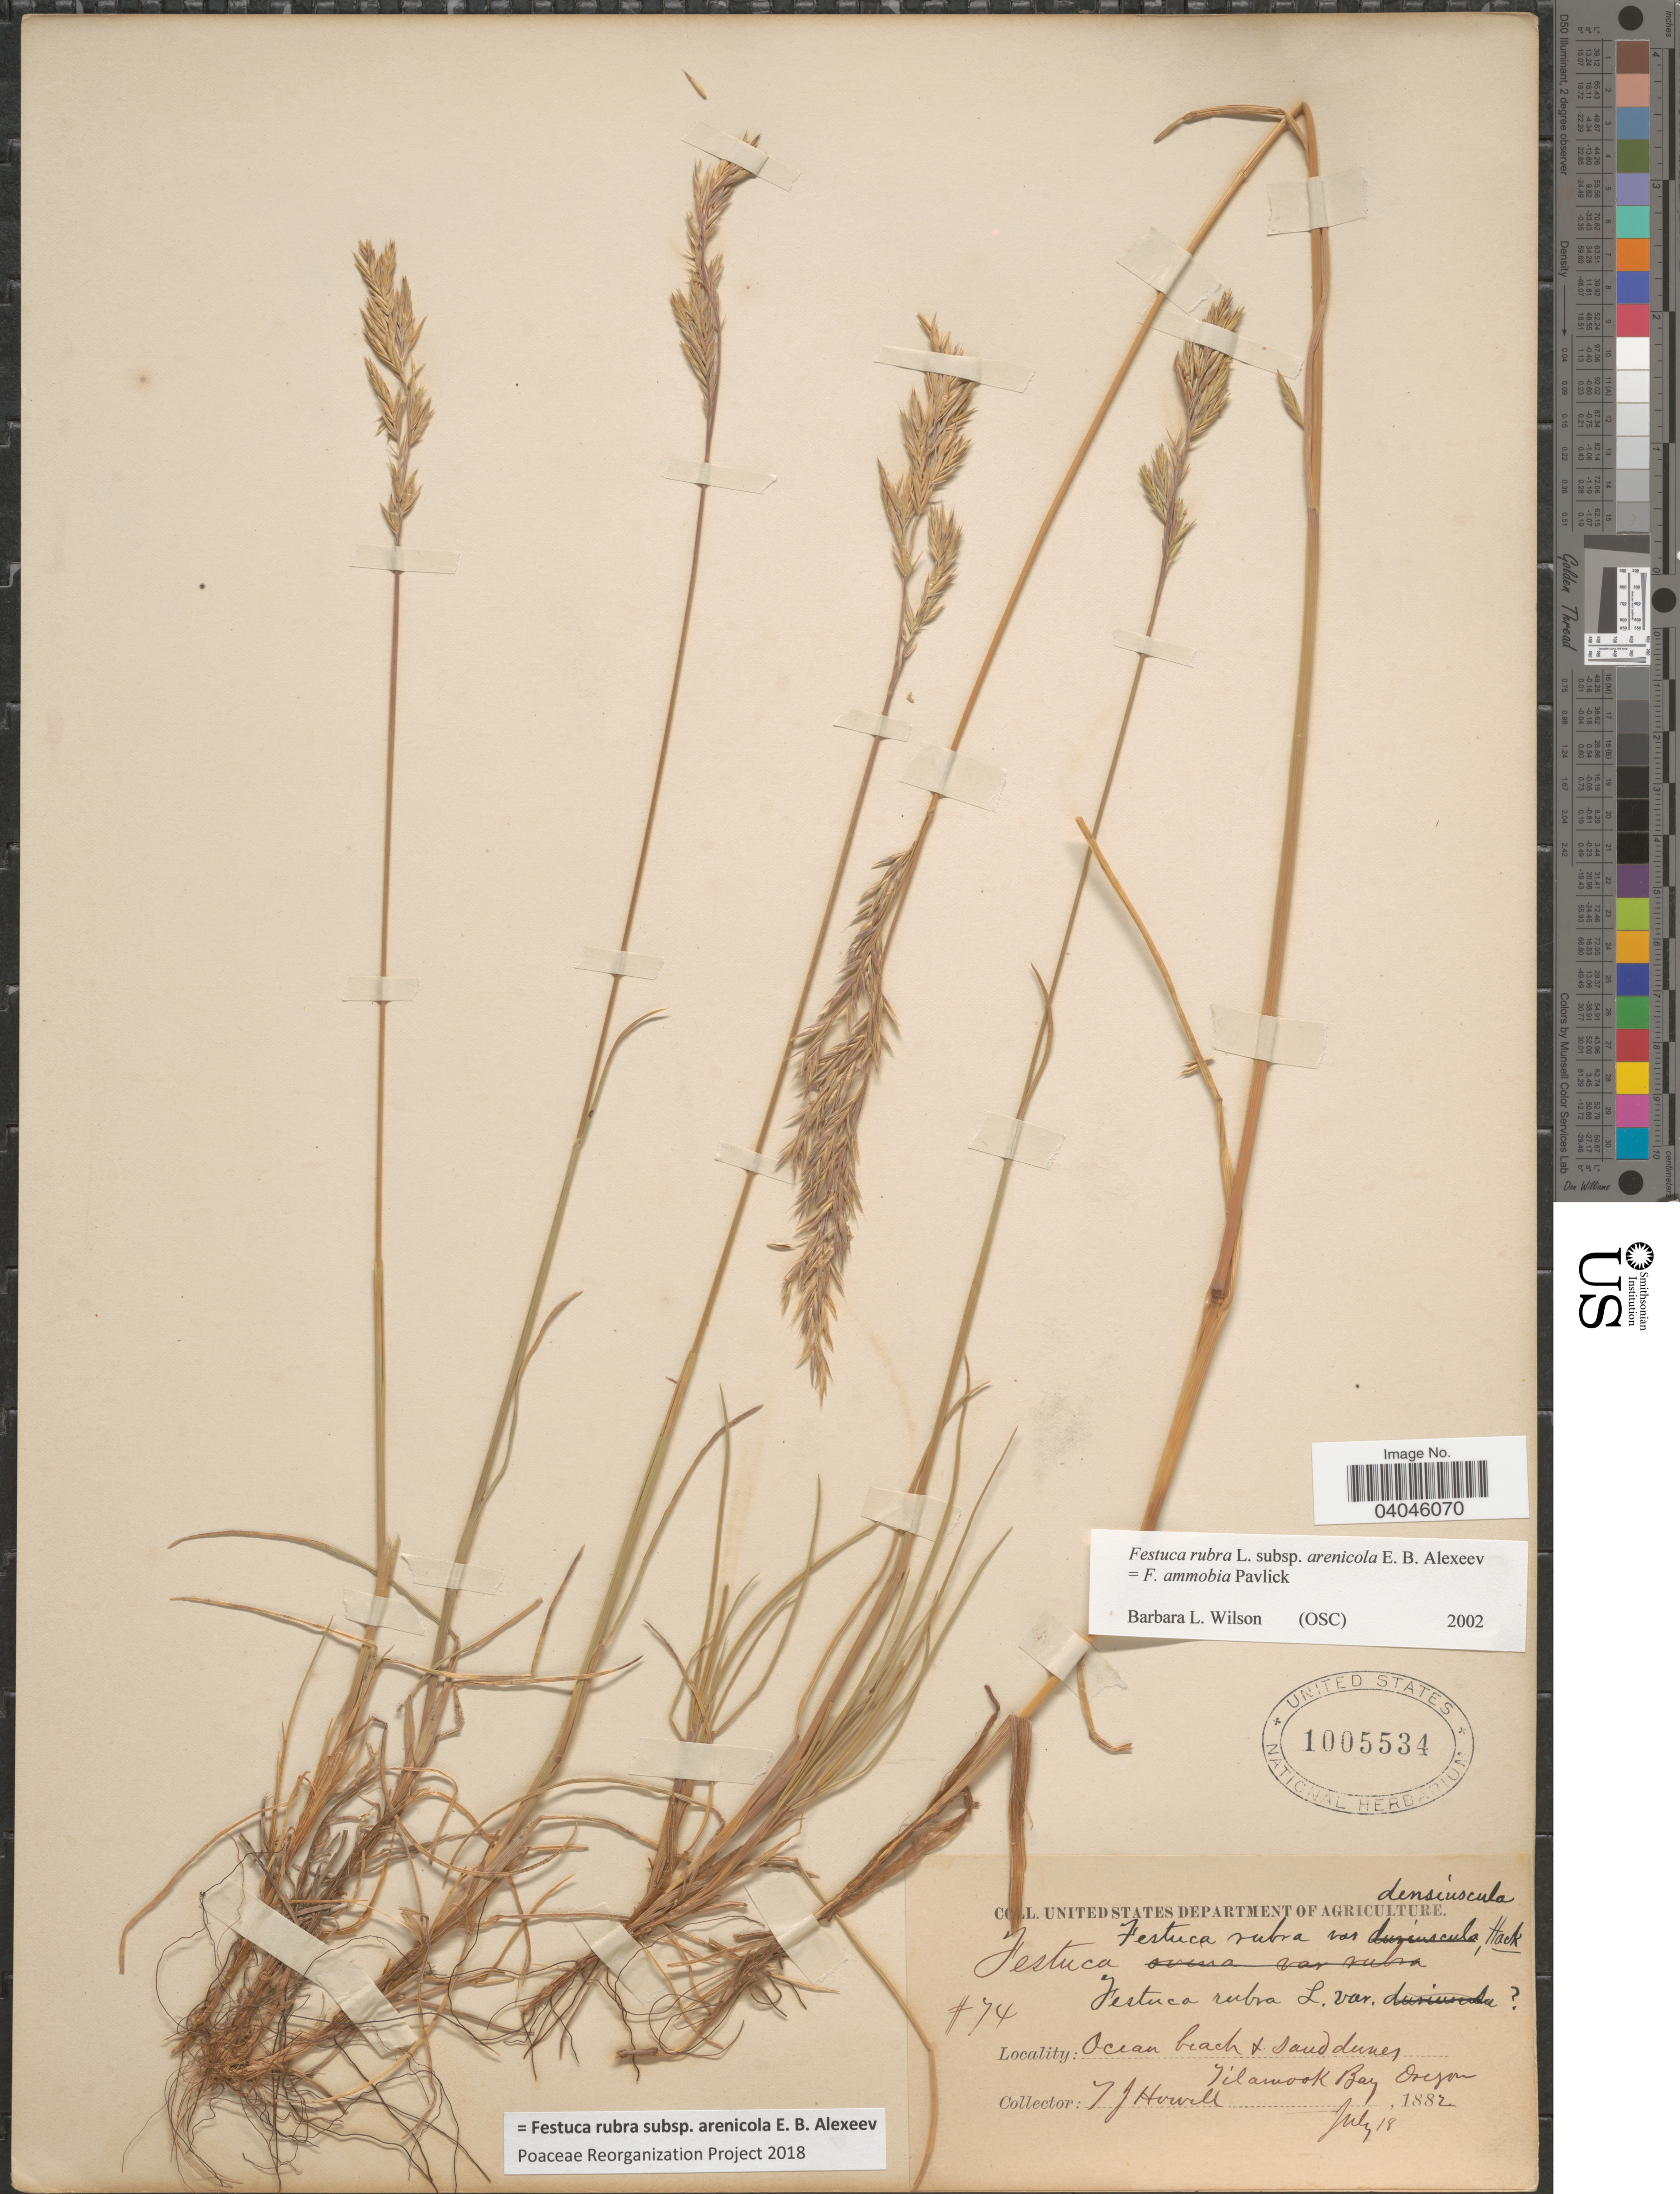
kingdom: Plantae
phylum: Tracheophyta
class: Liliopsida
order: Poales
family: Poaceae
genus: Festuca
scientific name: Festuca rubra subsp. arenicola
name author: E.B. Alexeev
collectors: T. J. Howell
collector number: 74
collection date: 1882-07-18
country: United States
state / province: Oregon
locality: Ocean beach & sand dunes. Tilamook Bay.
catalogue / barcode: US 1005534